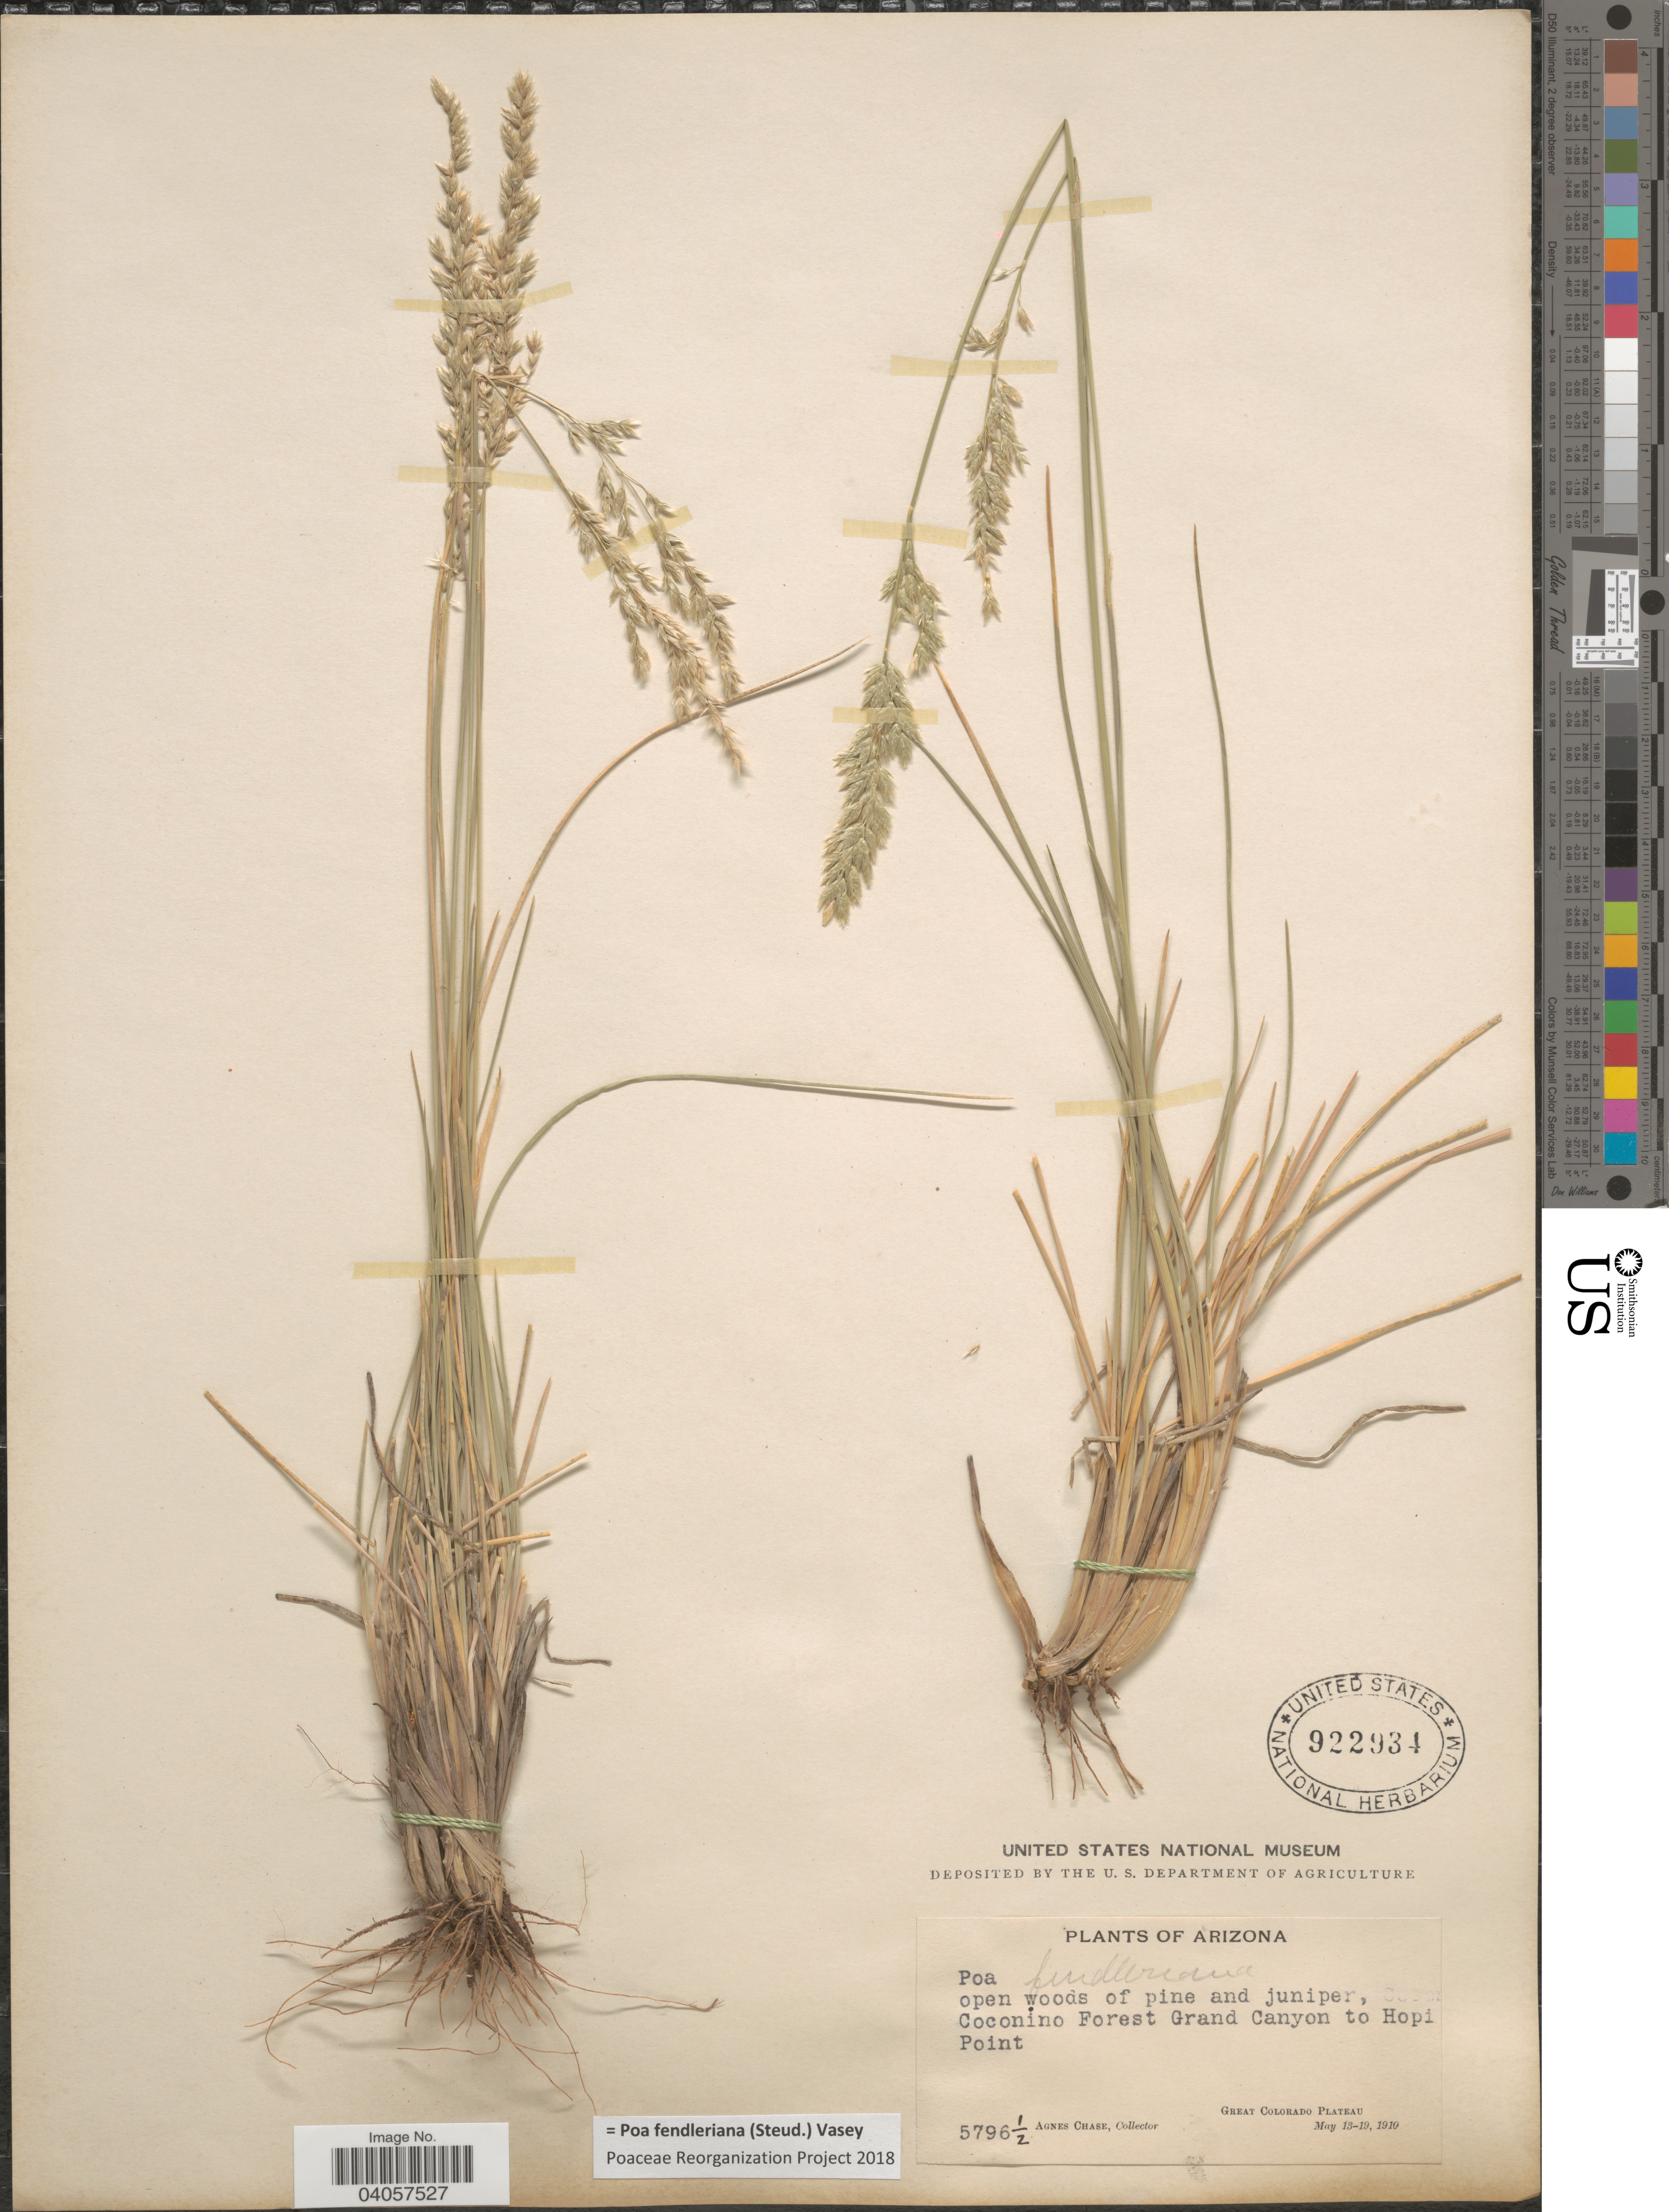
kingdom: Plantae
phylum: Tracheophyta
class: Liliopsida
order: Poales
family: Poaceae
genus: Poa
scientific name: Poa fendleriana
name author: (Steud.) Vasey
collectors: A. Chase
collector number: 5796½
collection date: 1910-05-13/1910-05-19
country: United States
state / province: Arizona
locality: Open woods of pine and juniper, Coconino Forest Grand Canyon to Hopi Point. Great Colorado Plateau.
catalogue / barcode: US 922934